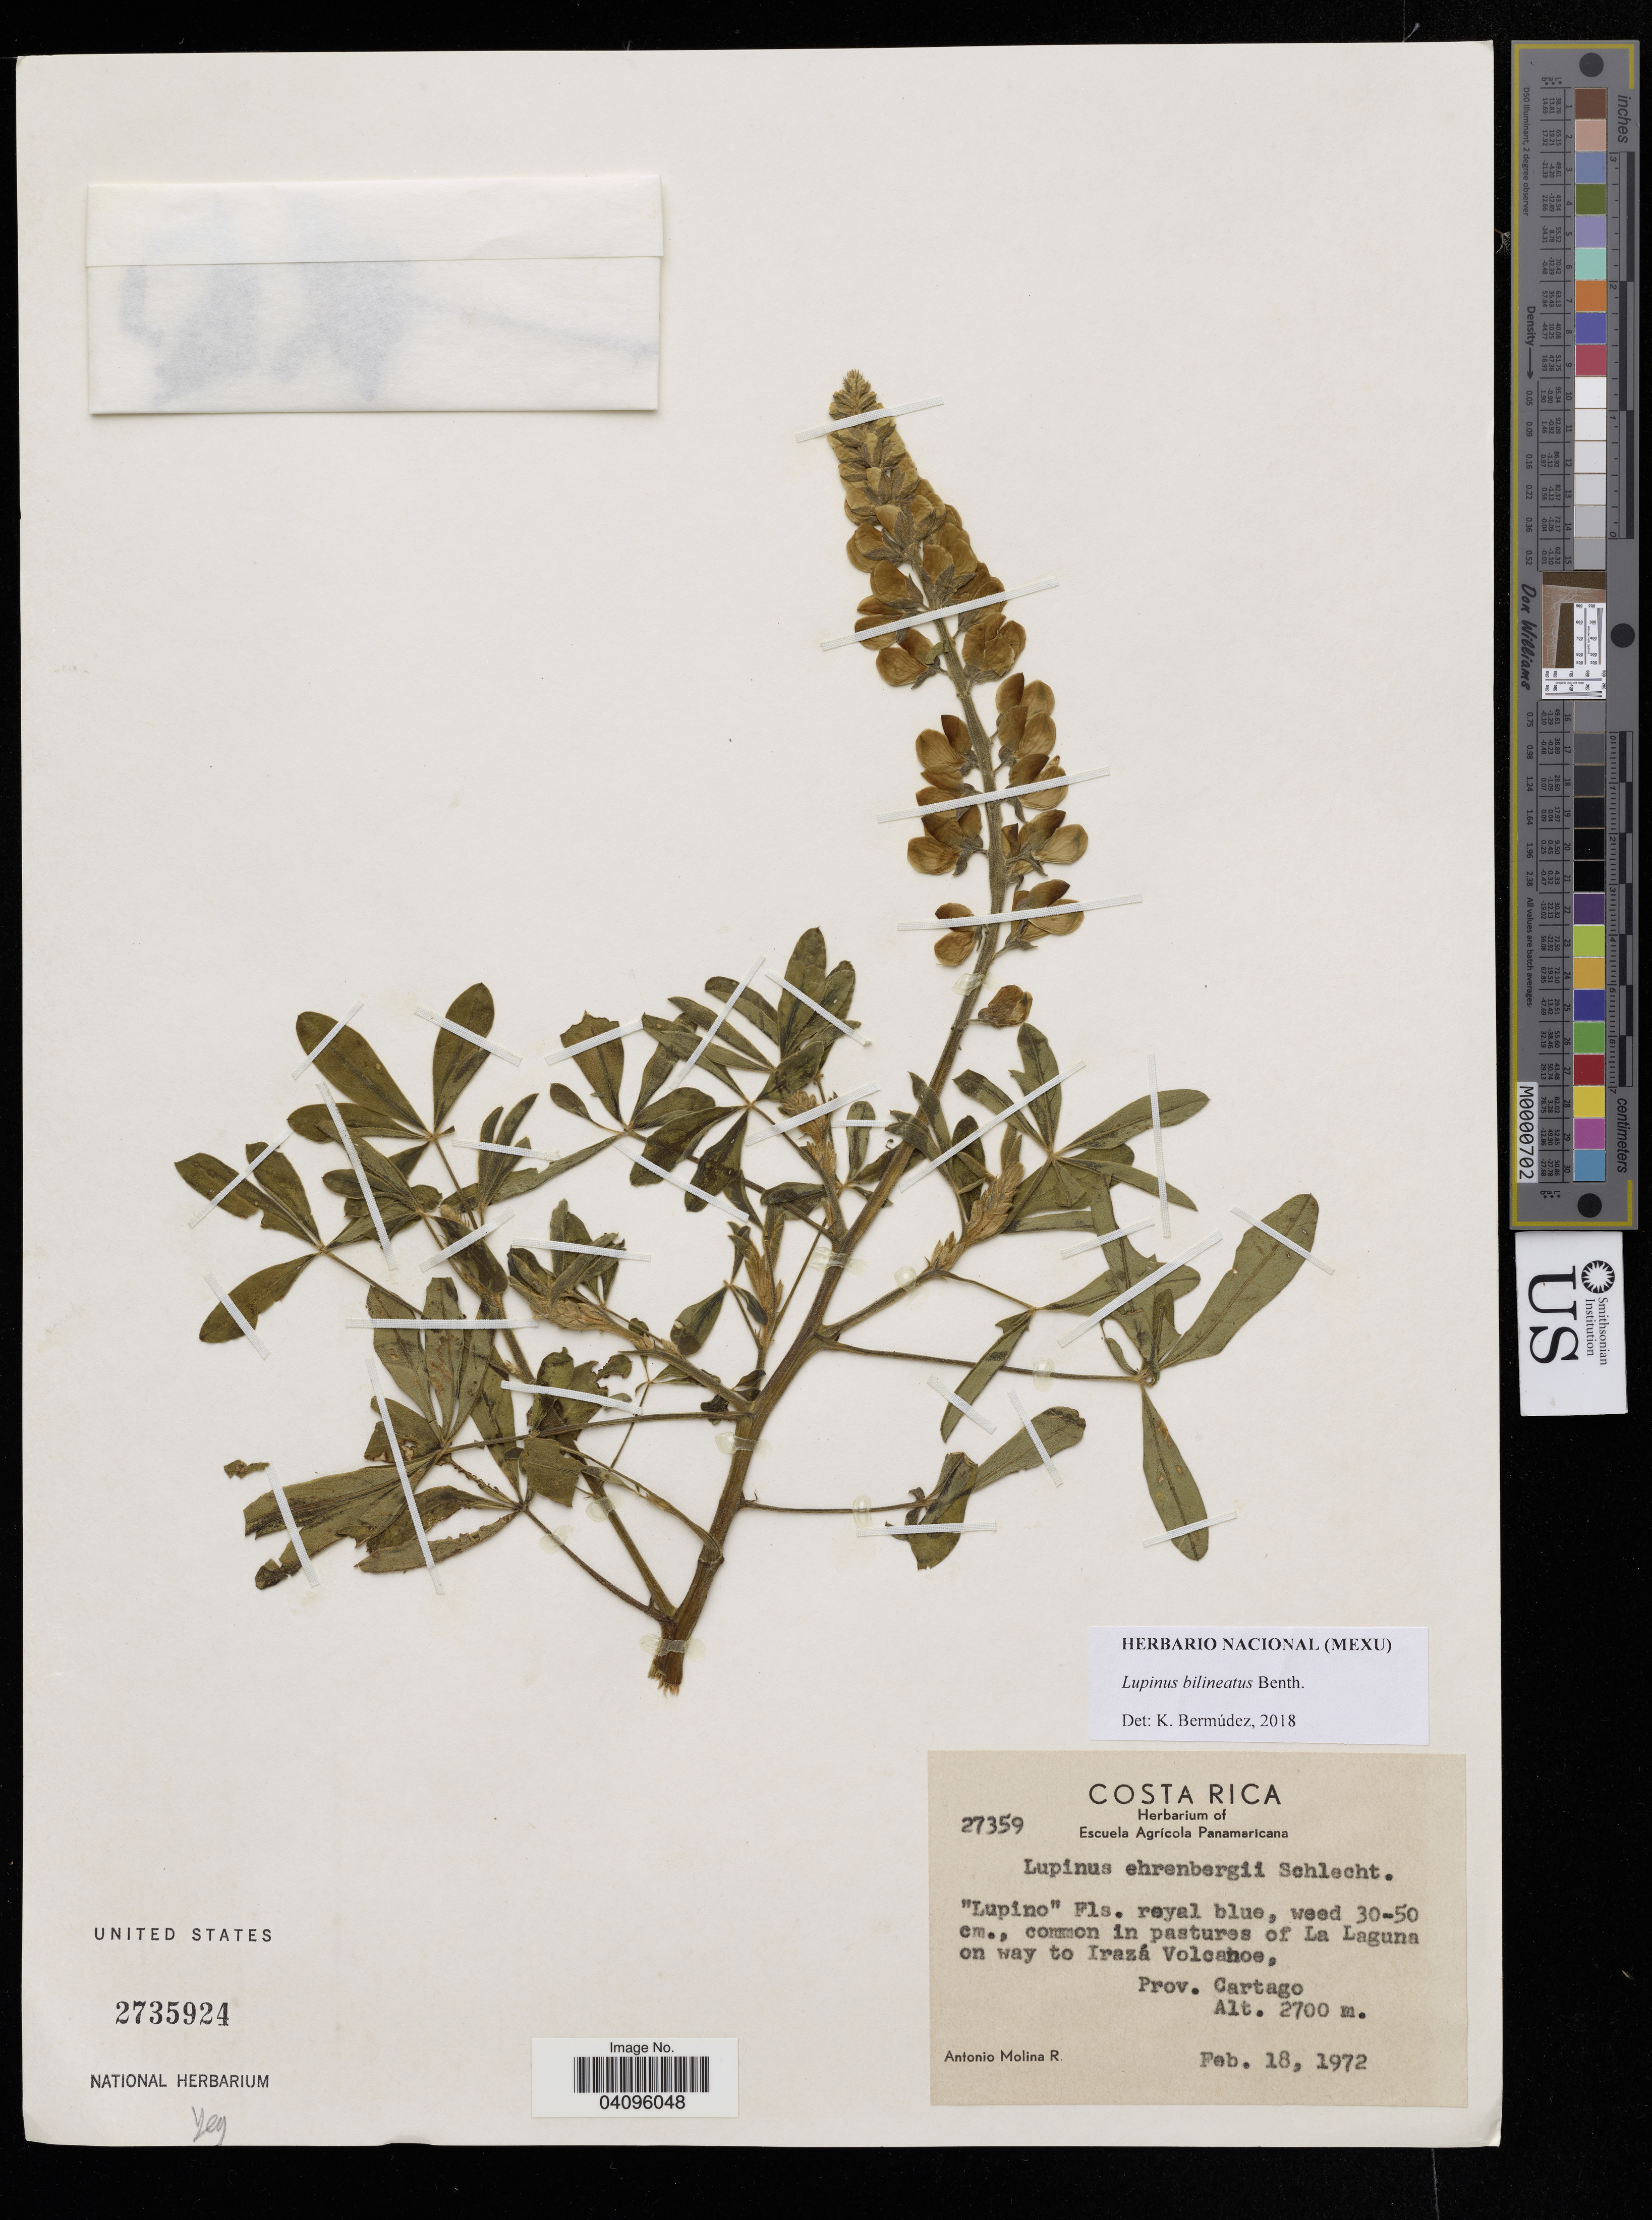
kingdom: Plantae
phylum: Tracheophyta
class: Magnoliopsida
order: Fabales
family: Fabaceae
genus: Lupinus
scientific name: Lupinus bilineatus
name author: Benth.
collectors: A. Molina R.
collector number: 27359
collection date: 1972-02-18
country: Costa Rica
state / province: Cartago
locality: Common in pastures of La Laguna on way to Irazá Volcanoe.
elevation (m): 2700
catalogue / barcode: US 2735924